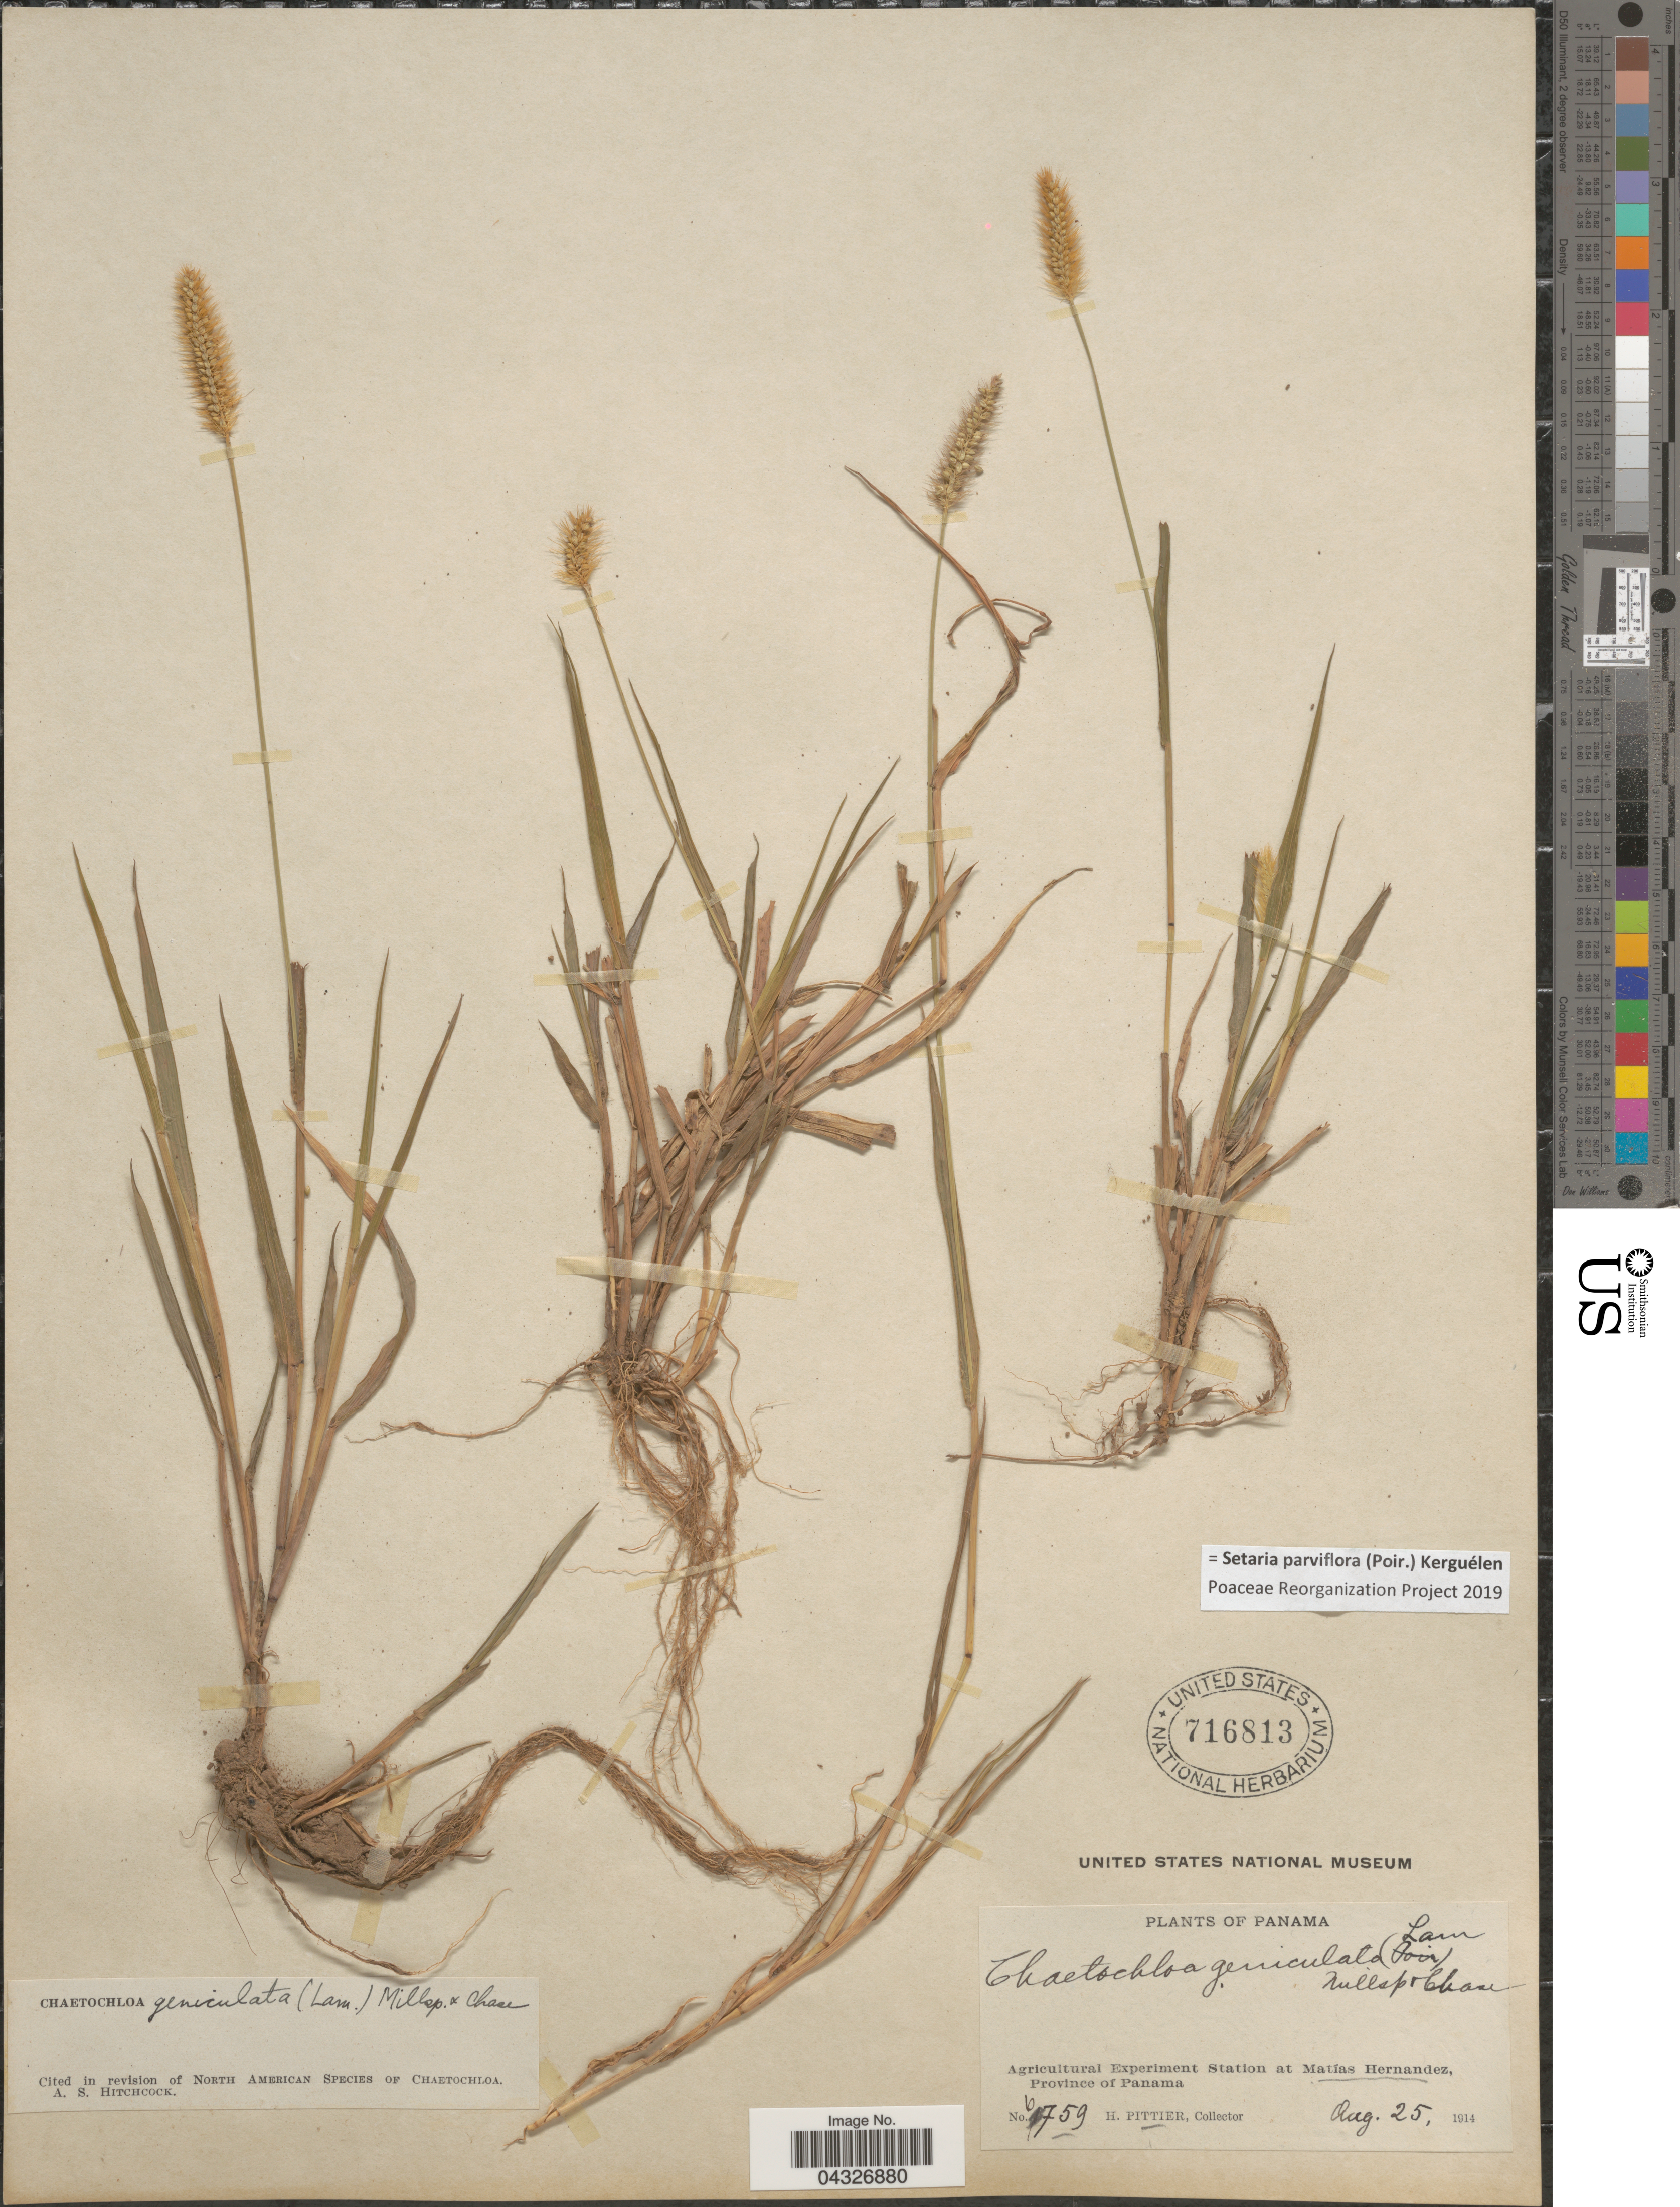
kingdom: Plantae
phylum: Tracheophyta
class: Liliopsida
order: Poales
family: Poaceae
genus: Setaria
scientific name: Setaria parviflora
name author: (Poir.) Kerguélen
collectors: H. F. Pittier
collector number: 6759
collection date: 1914-08-25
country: Panama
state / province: Panamá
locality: Agricultural Experiment Station at Matías Hernandez.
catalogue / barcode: US 716813